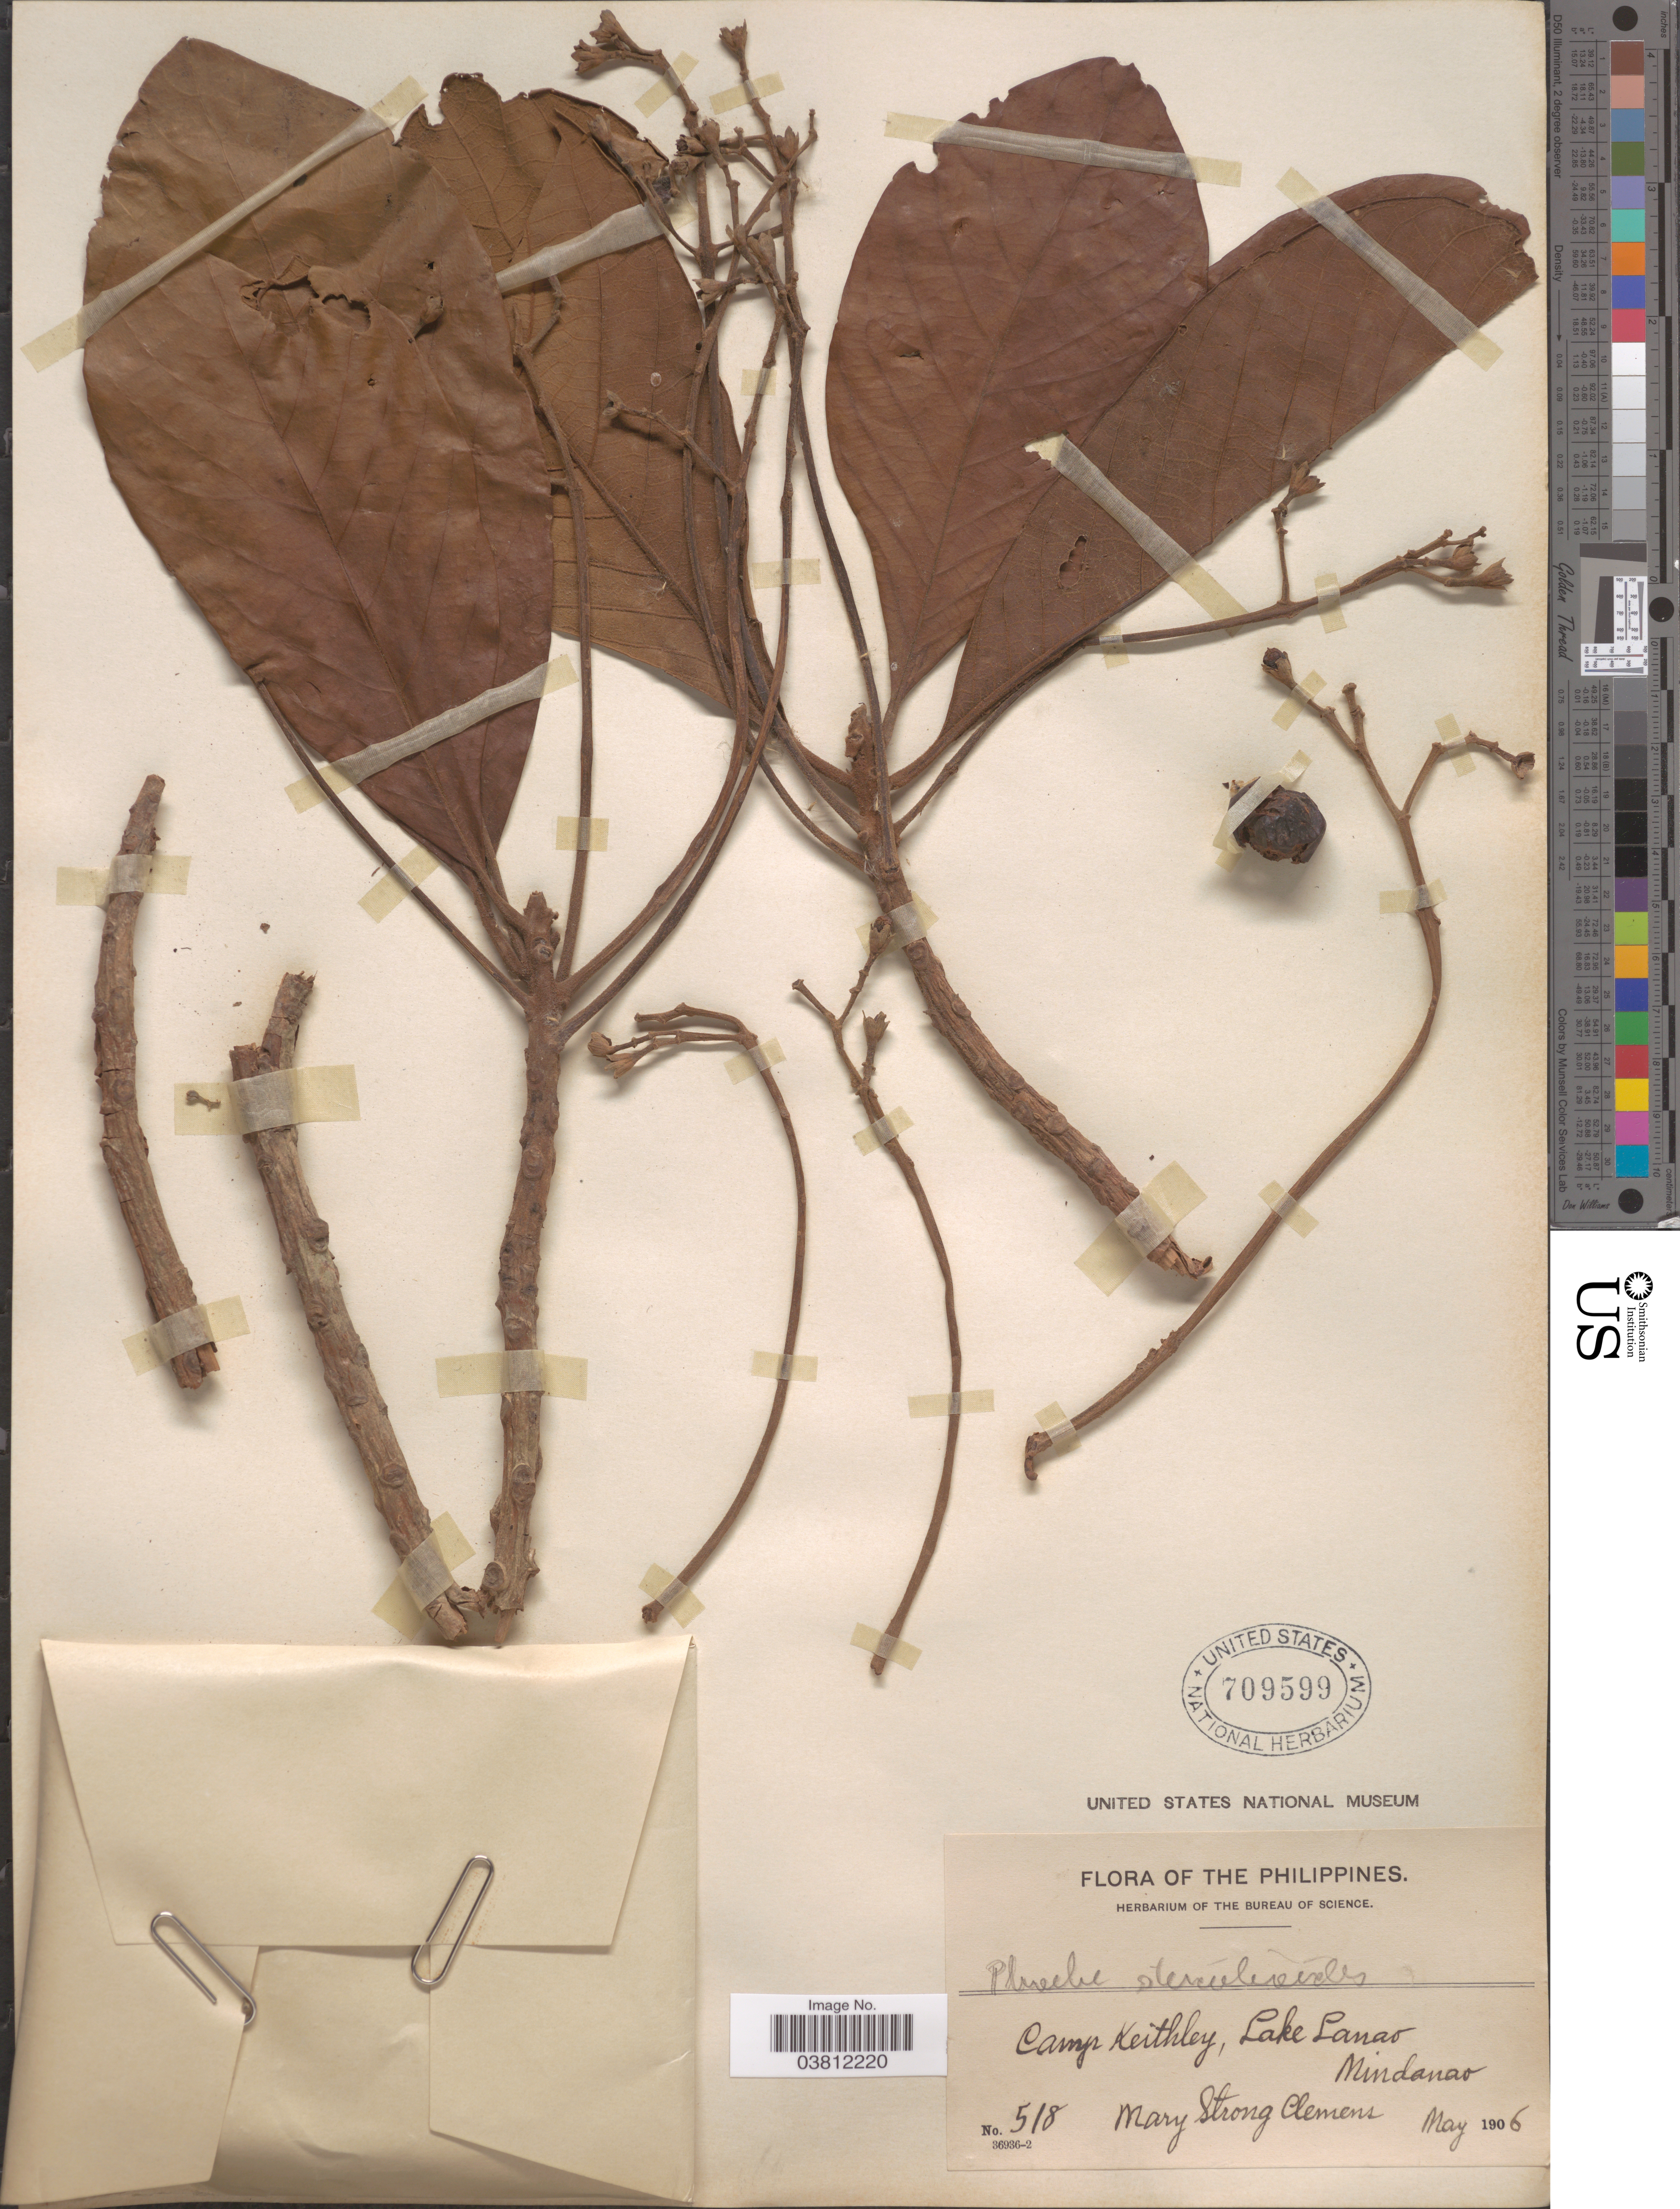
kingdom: Plantae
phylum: Tracheophyta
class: Magnoliopsida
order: Laurales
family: Lauraceae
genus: Phoebe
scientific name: Phoebe sterculioides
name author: Elmer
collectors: M. S. Clemens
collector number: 518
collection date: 1906-05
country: Philippines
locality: Camp Keithley, Lake Lanao. Mindanao.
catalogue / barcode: US 709599